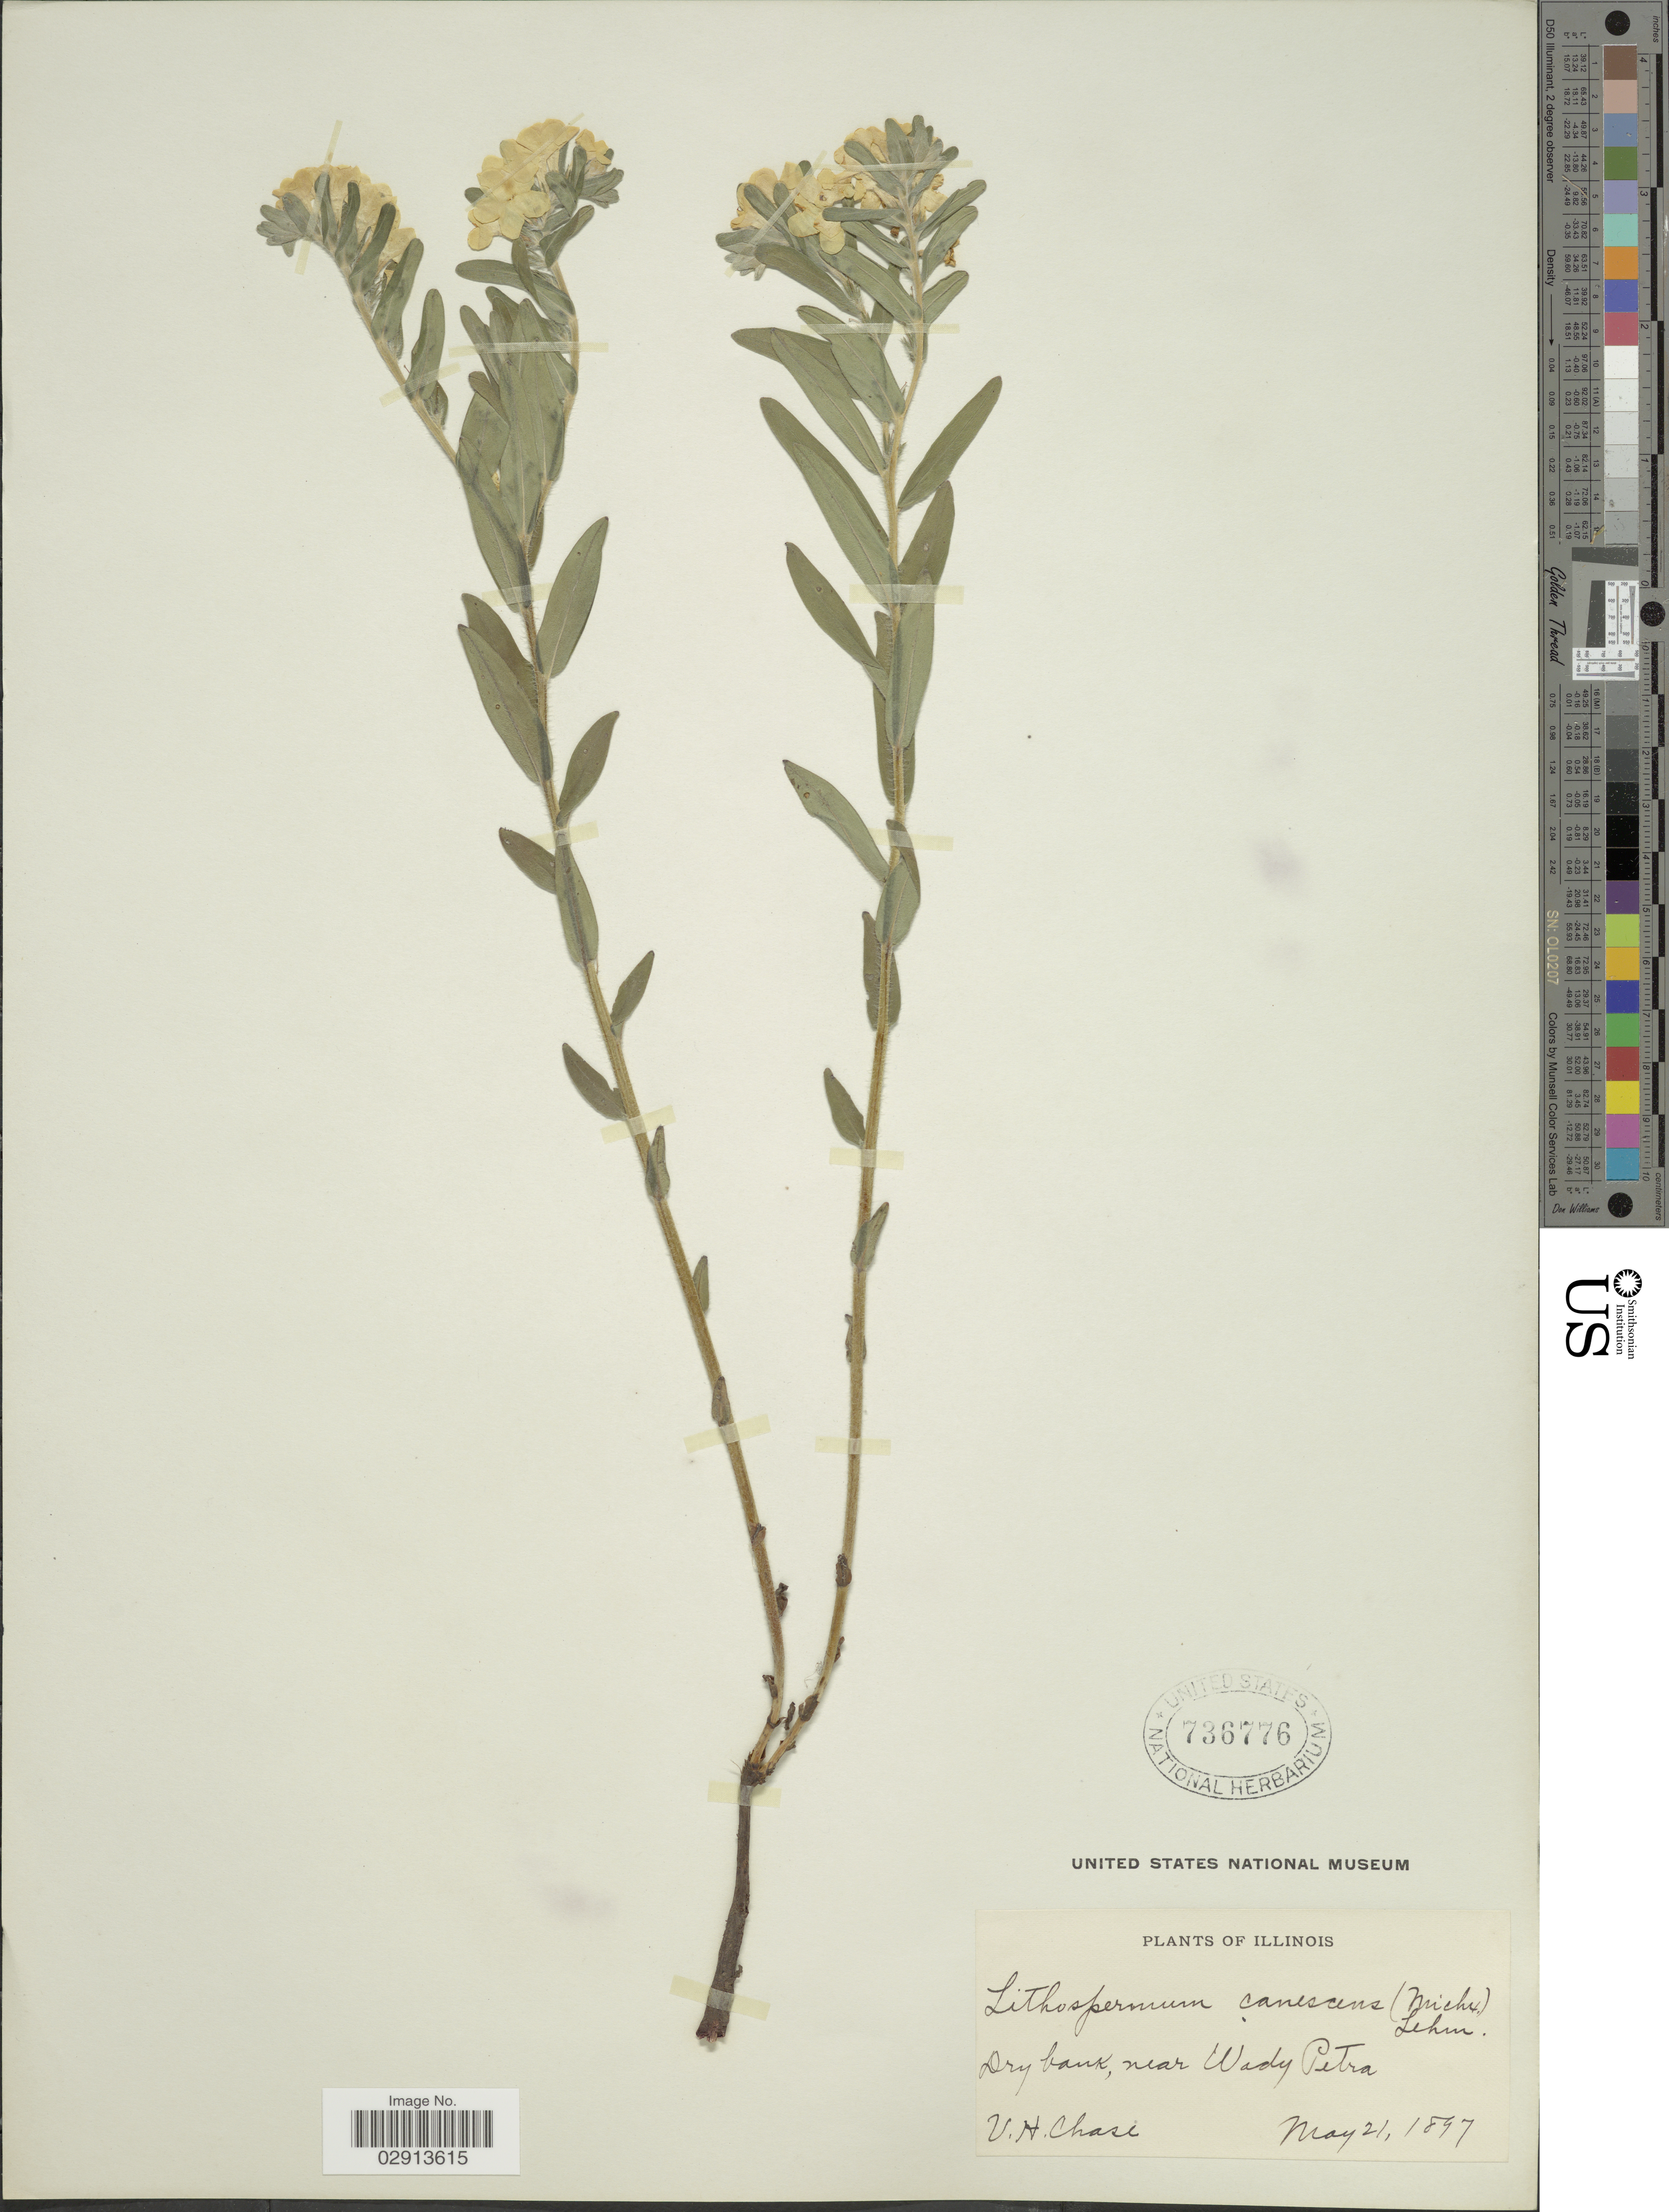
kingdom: Plantae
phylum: Tracheophyta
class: Magnoliopsida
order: Boraginales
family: Boraginaceae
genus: Lithospermum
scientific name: Lithospermum canescens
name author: (Michx.) Lehm.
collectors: V. H. Chase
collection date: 1897-05-21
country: United States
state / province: Illinois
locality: Dry bank, near Wady Petra.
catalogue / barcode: US 736776